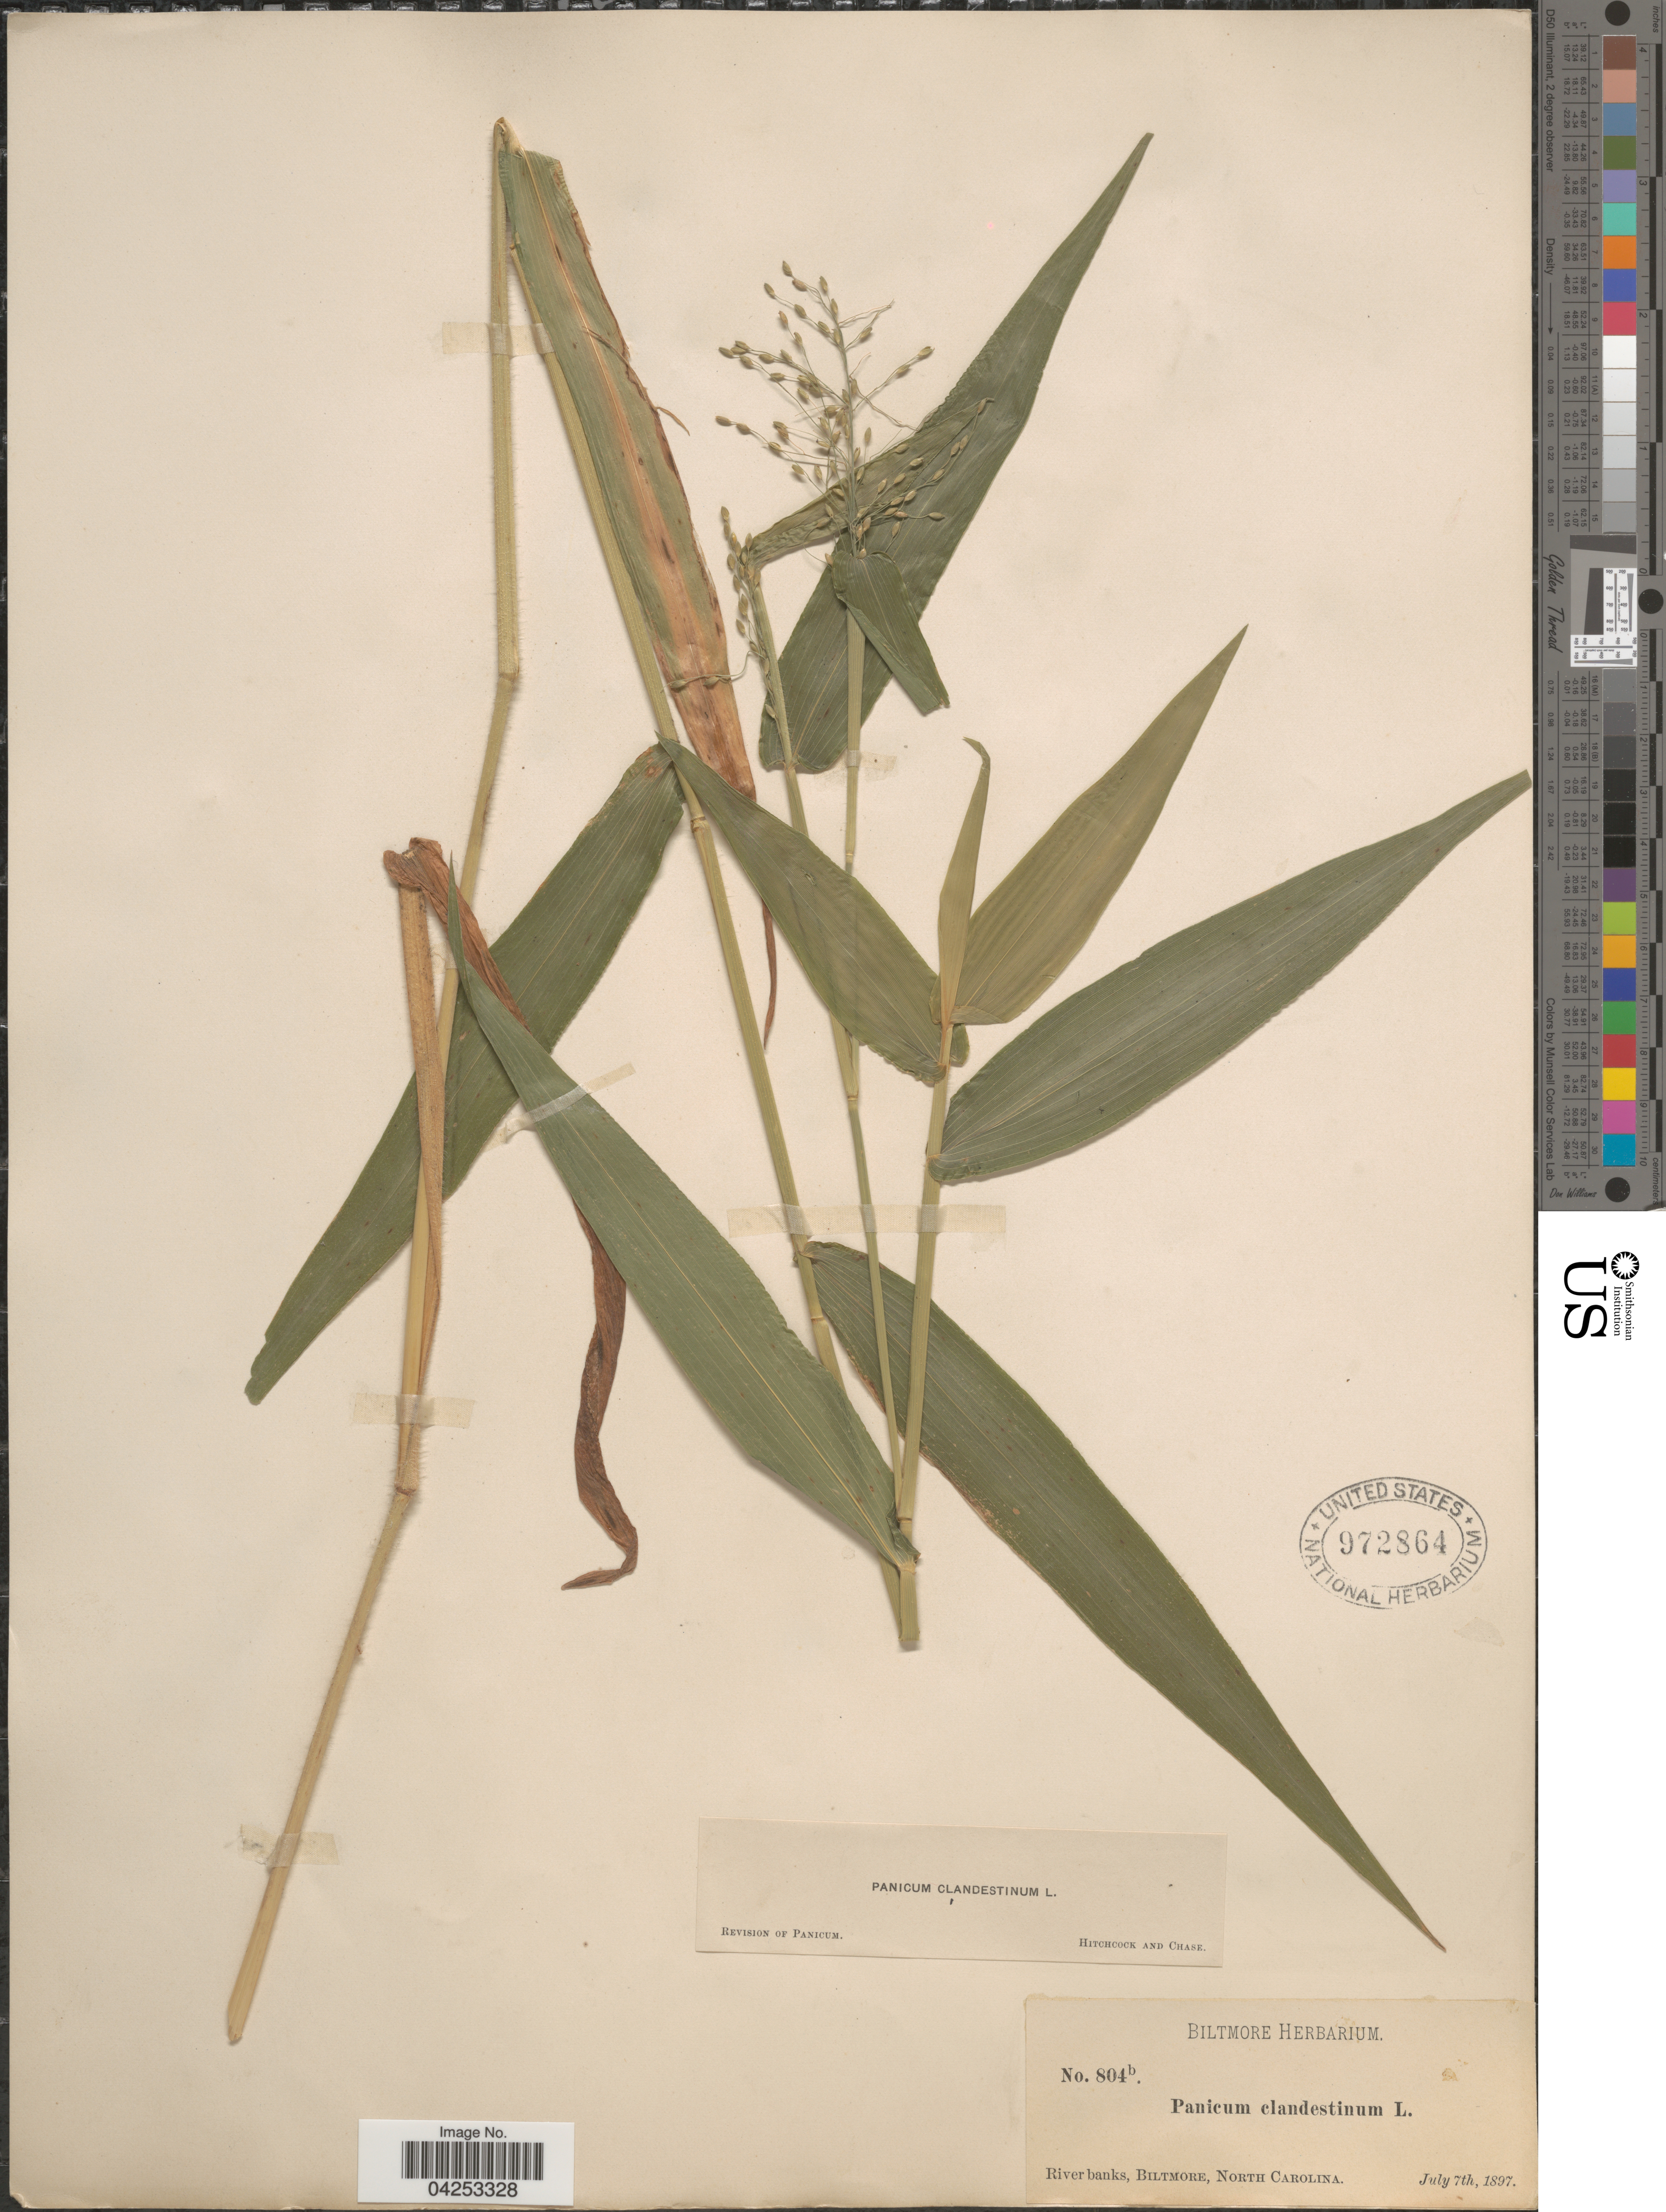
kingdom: Plantae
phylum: Tracheophyta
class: Liliopsida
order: Poales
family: Poaceae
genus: Dichanthelium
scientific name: Dichanthelium clandestinum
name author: (L.) Gould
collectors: ex herb. Biltmore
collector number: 804b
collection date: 1897-07-07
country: United States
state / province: North Carolina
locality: River banks, Biltmore.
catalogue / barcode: US 972864